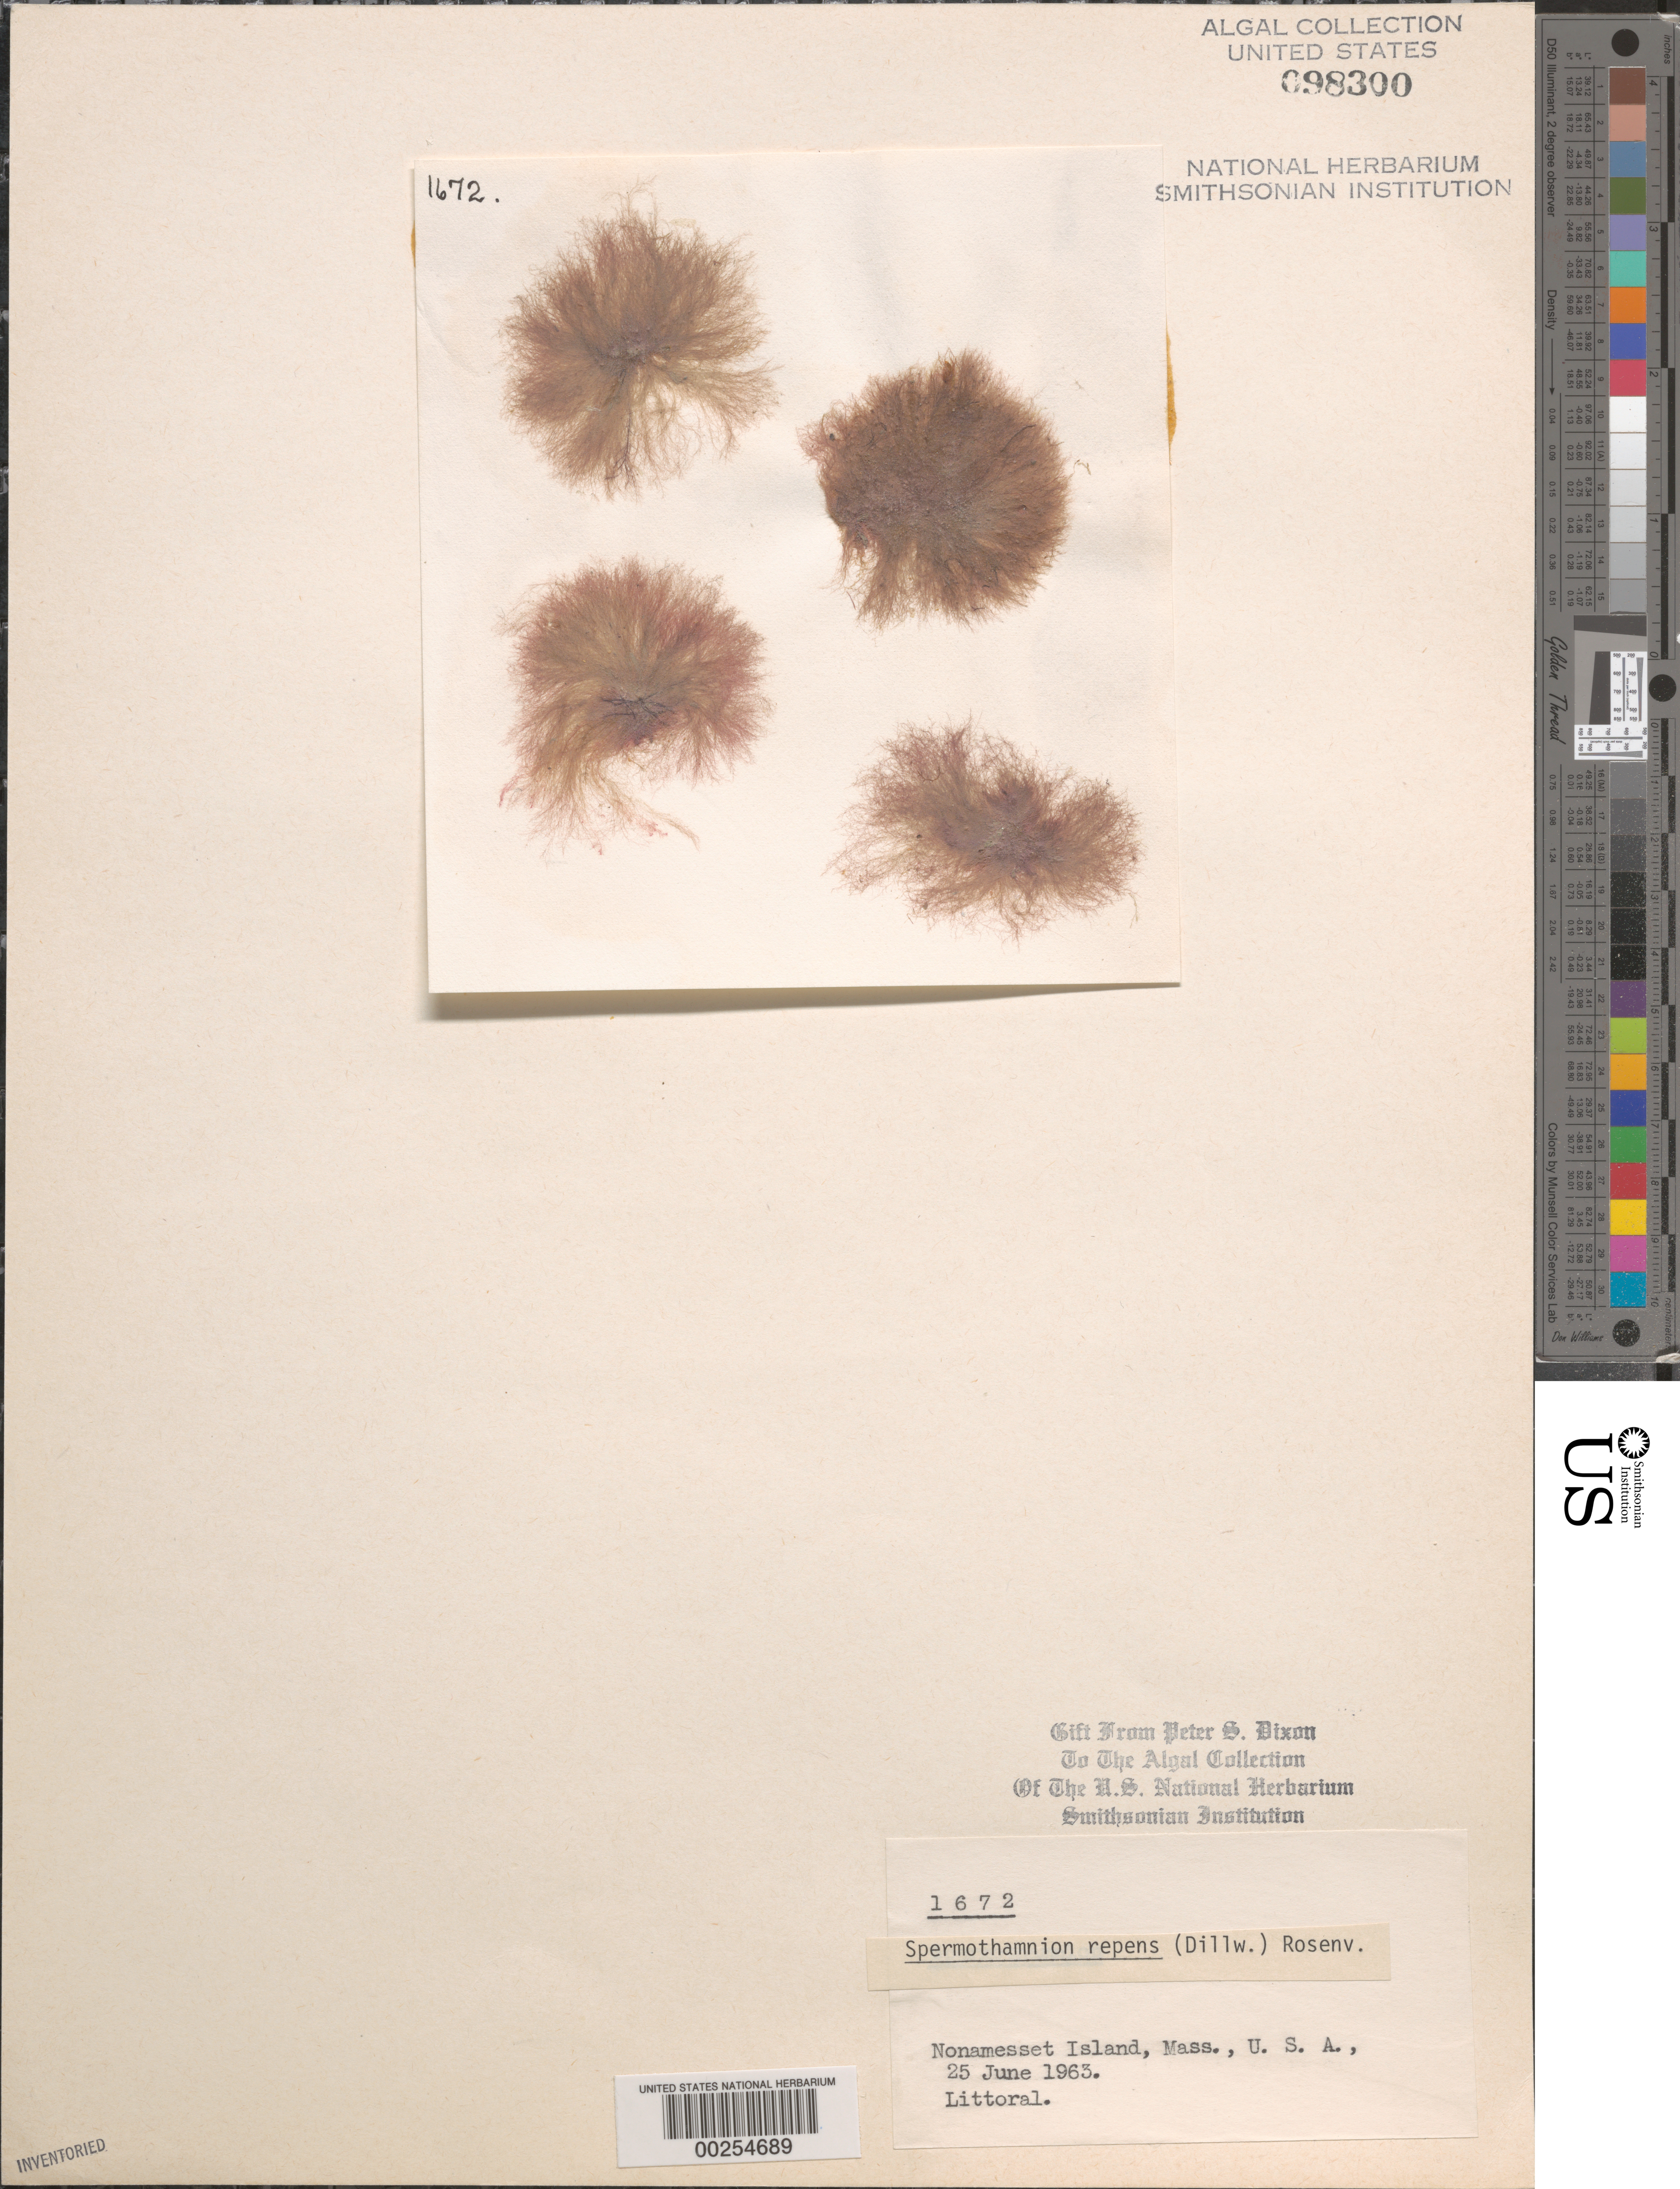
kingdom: Plantae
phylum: Rhodophyta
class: Florideophyceae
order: Ceramiales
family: Wrangeliaceae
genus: Spermothamnion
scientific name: Spermothamnion repens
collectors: P. S. Dixon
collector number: PSD 1672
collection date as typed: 25 Jun 1963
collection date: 1963-06-25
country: United States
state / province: Massachusetts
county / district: Dukes County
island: Nonamesset Island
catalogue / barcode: US 98300